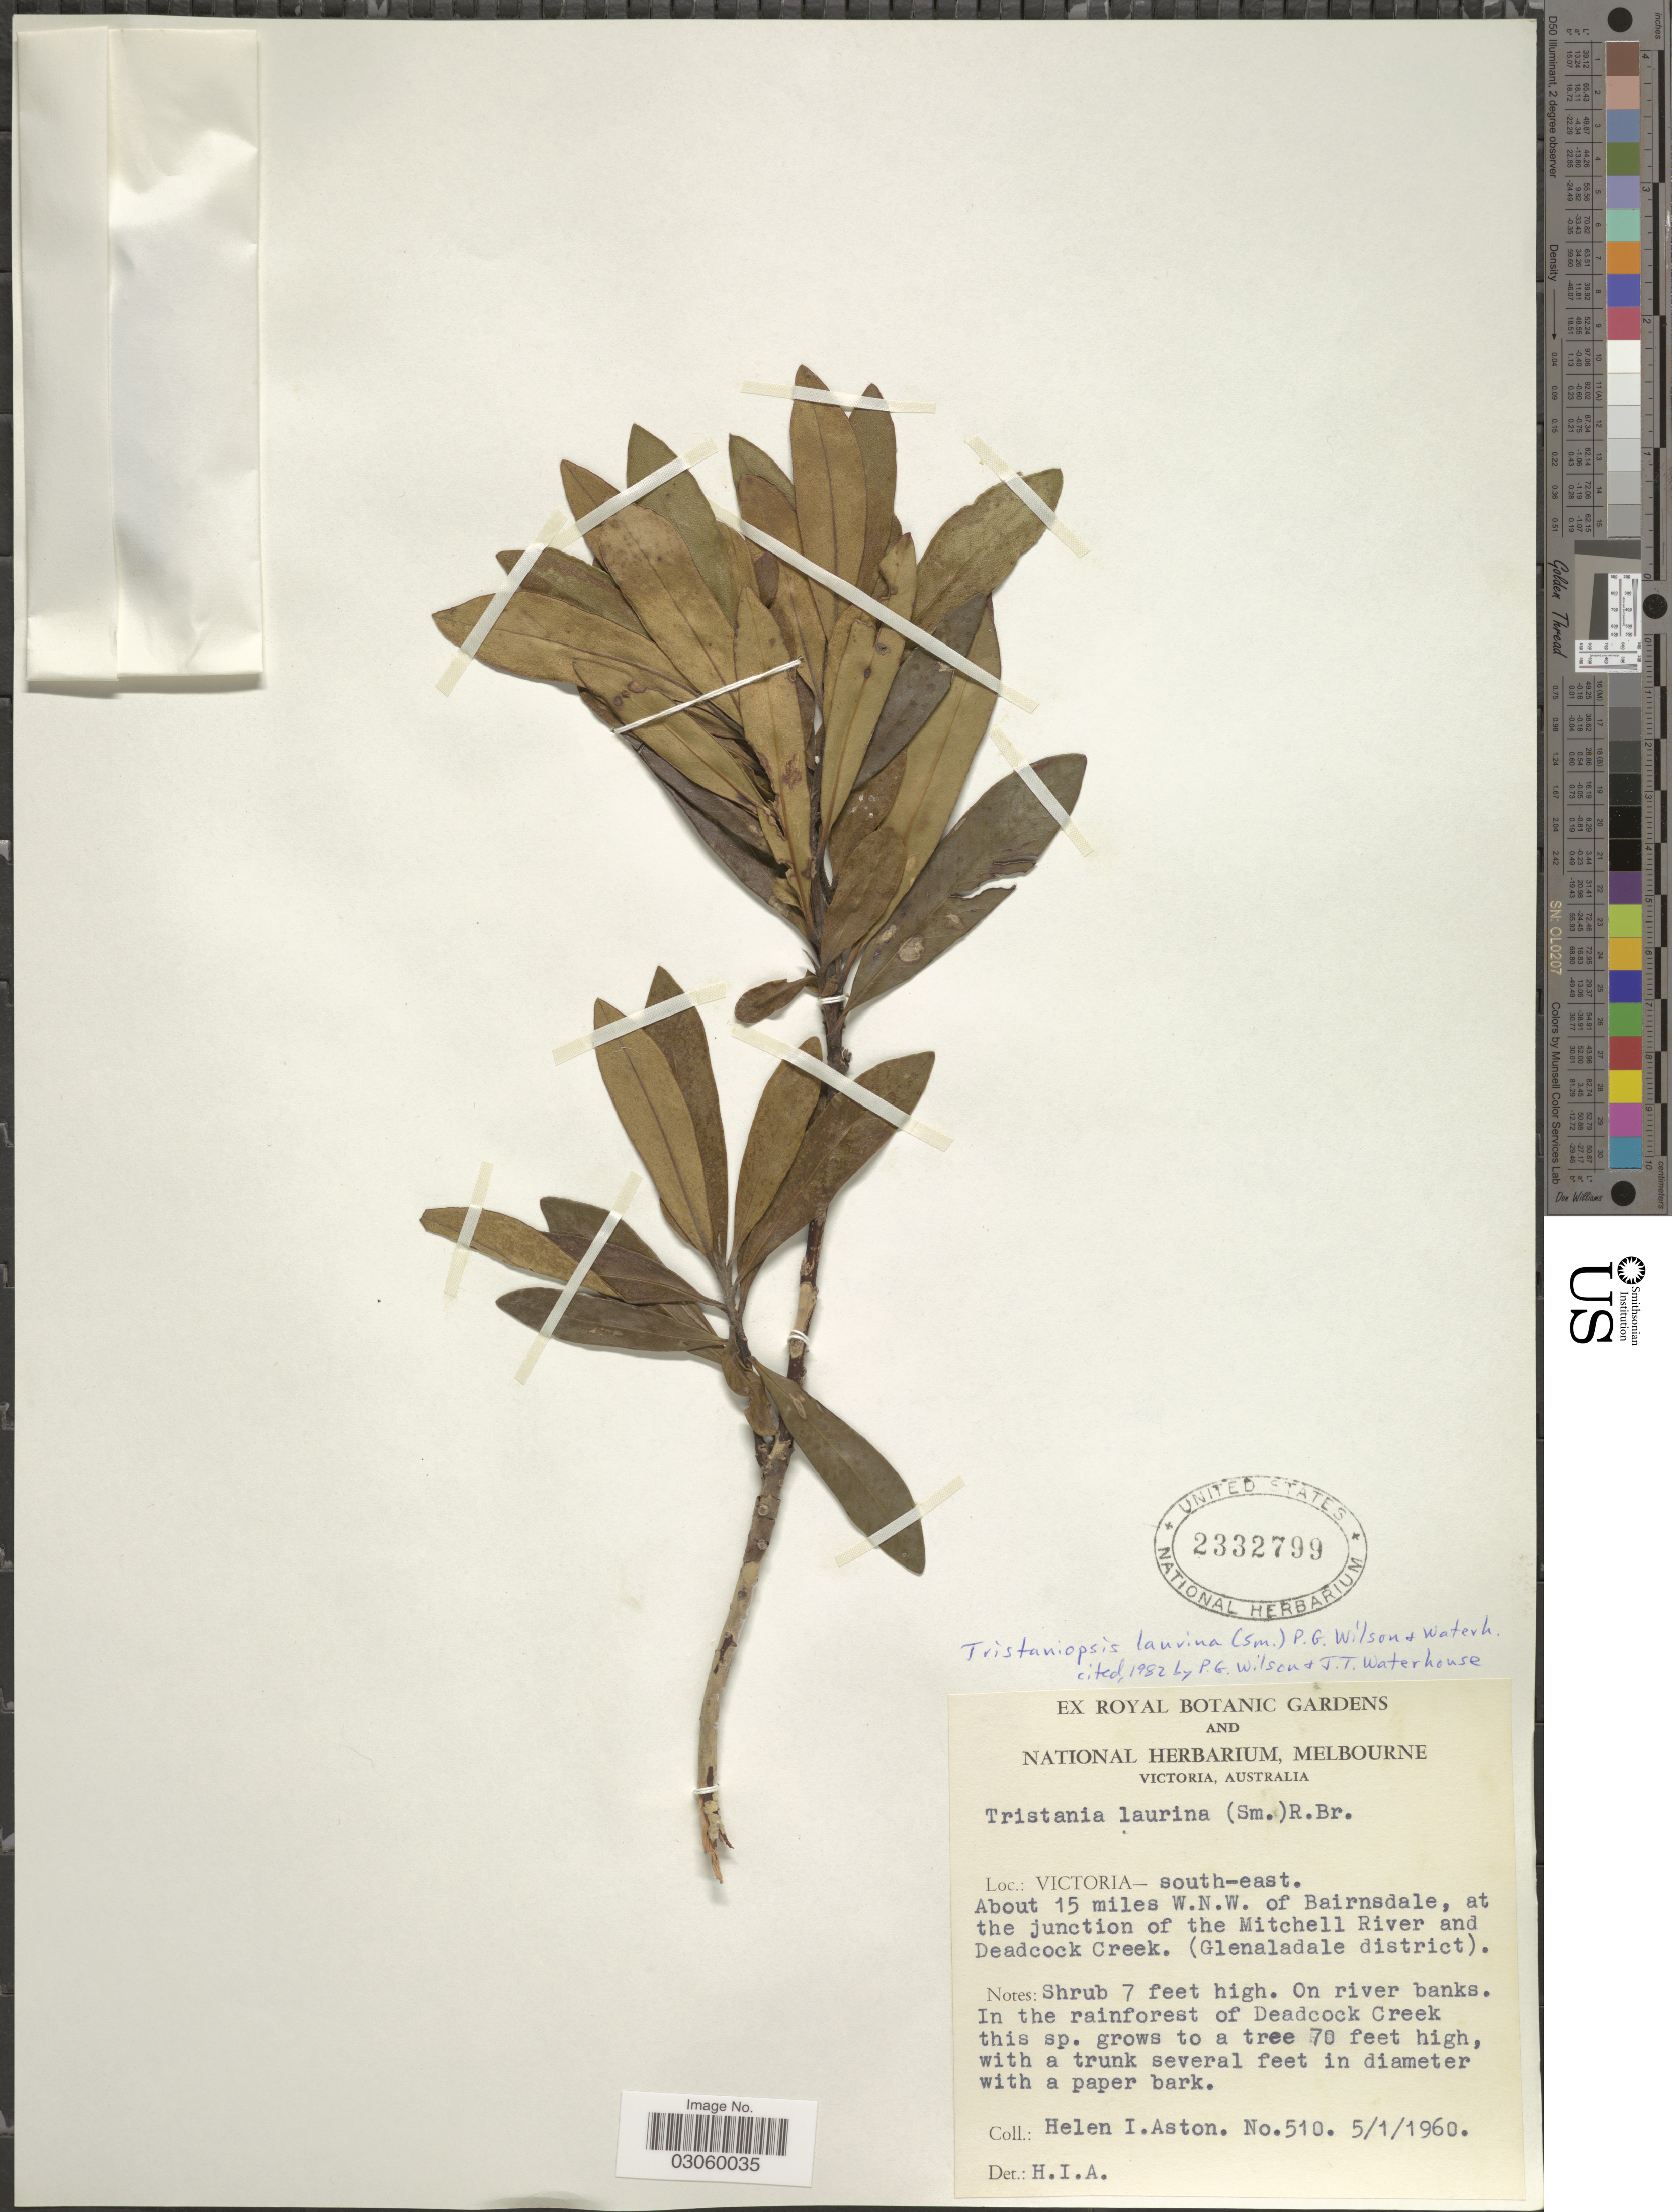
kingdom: Plantae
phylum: Tracheophyta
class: Magnoliopsida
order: Myrtales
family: Myrtaceae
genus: Tristaniopsis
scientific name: Tristaniopsis laurina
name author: (Sm.) P.G. Wilson & J. T. Waterh.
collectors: H. I. Aston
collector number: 510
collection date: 1960-01-05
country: Australia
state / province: Victoria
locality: Victoria - South-east. About 15 miles W.N.W. of Bairnsdale, at the junction of the Mitchell River and Deadcock Creek. (Glenaladale district). In the rainforest of Deadcock Creek.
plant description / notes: Cited by P.G. Wilson & J.T. Waterhouse, 1982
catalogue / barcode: US 2332799